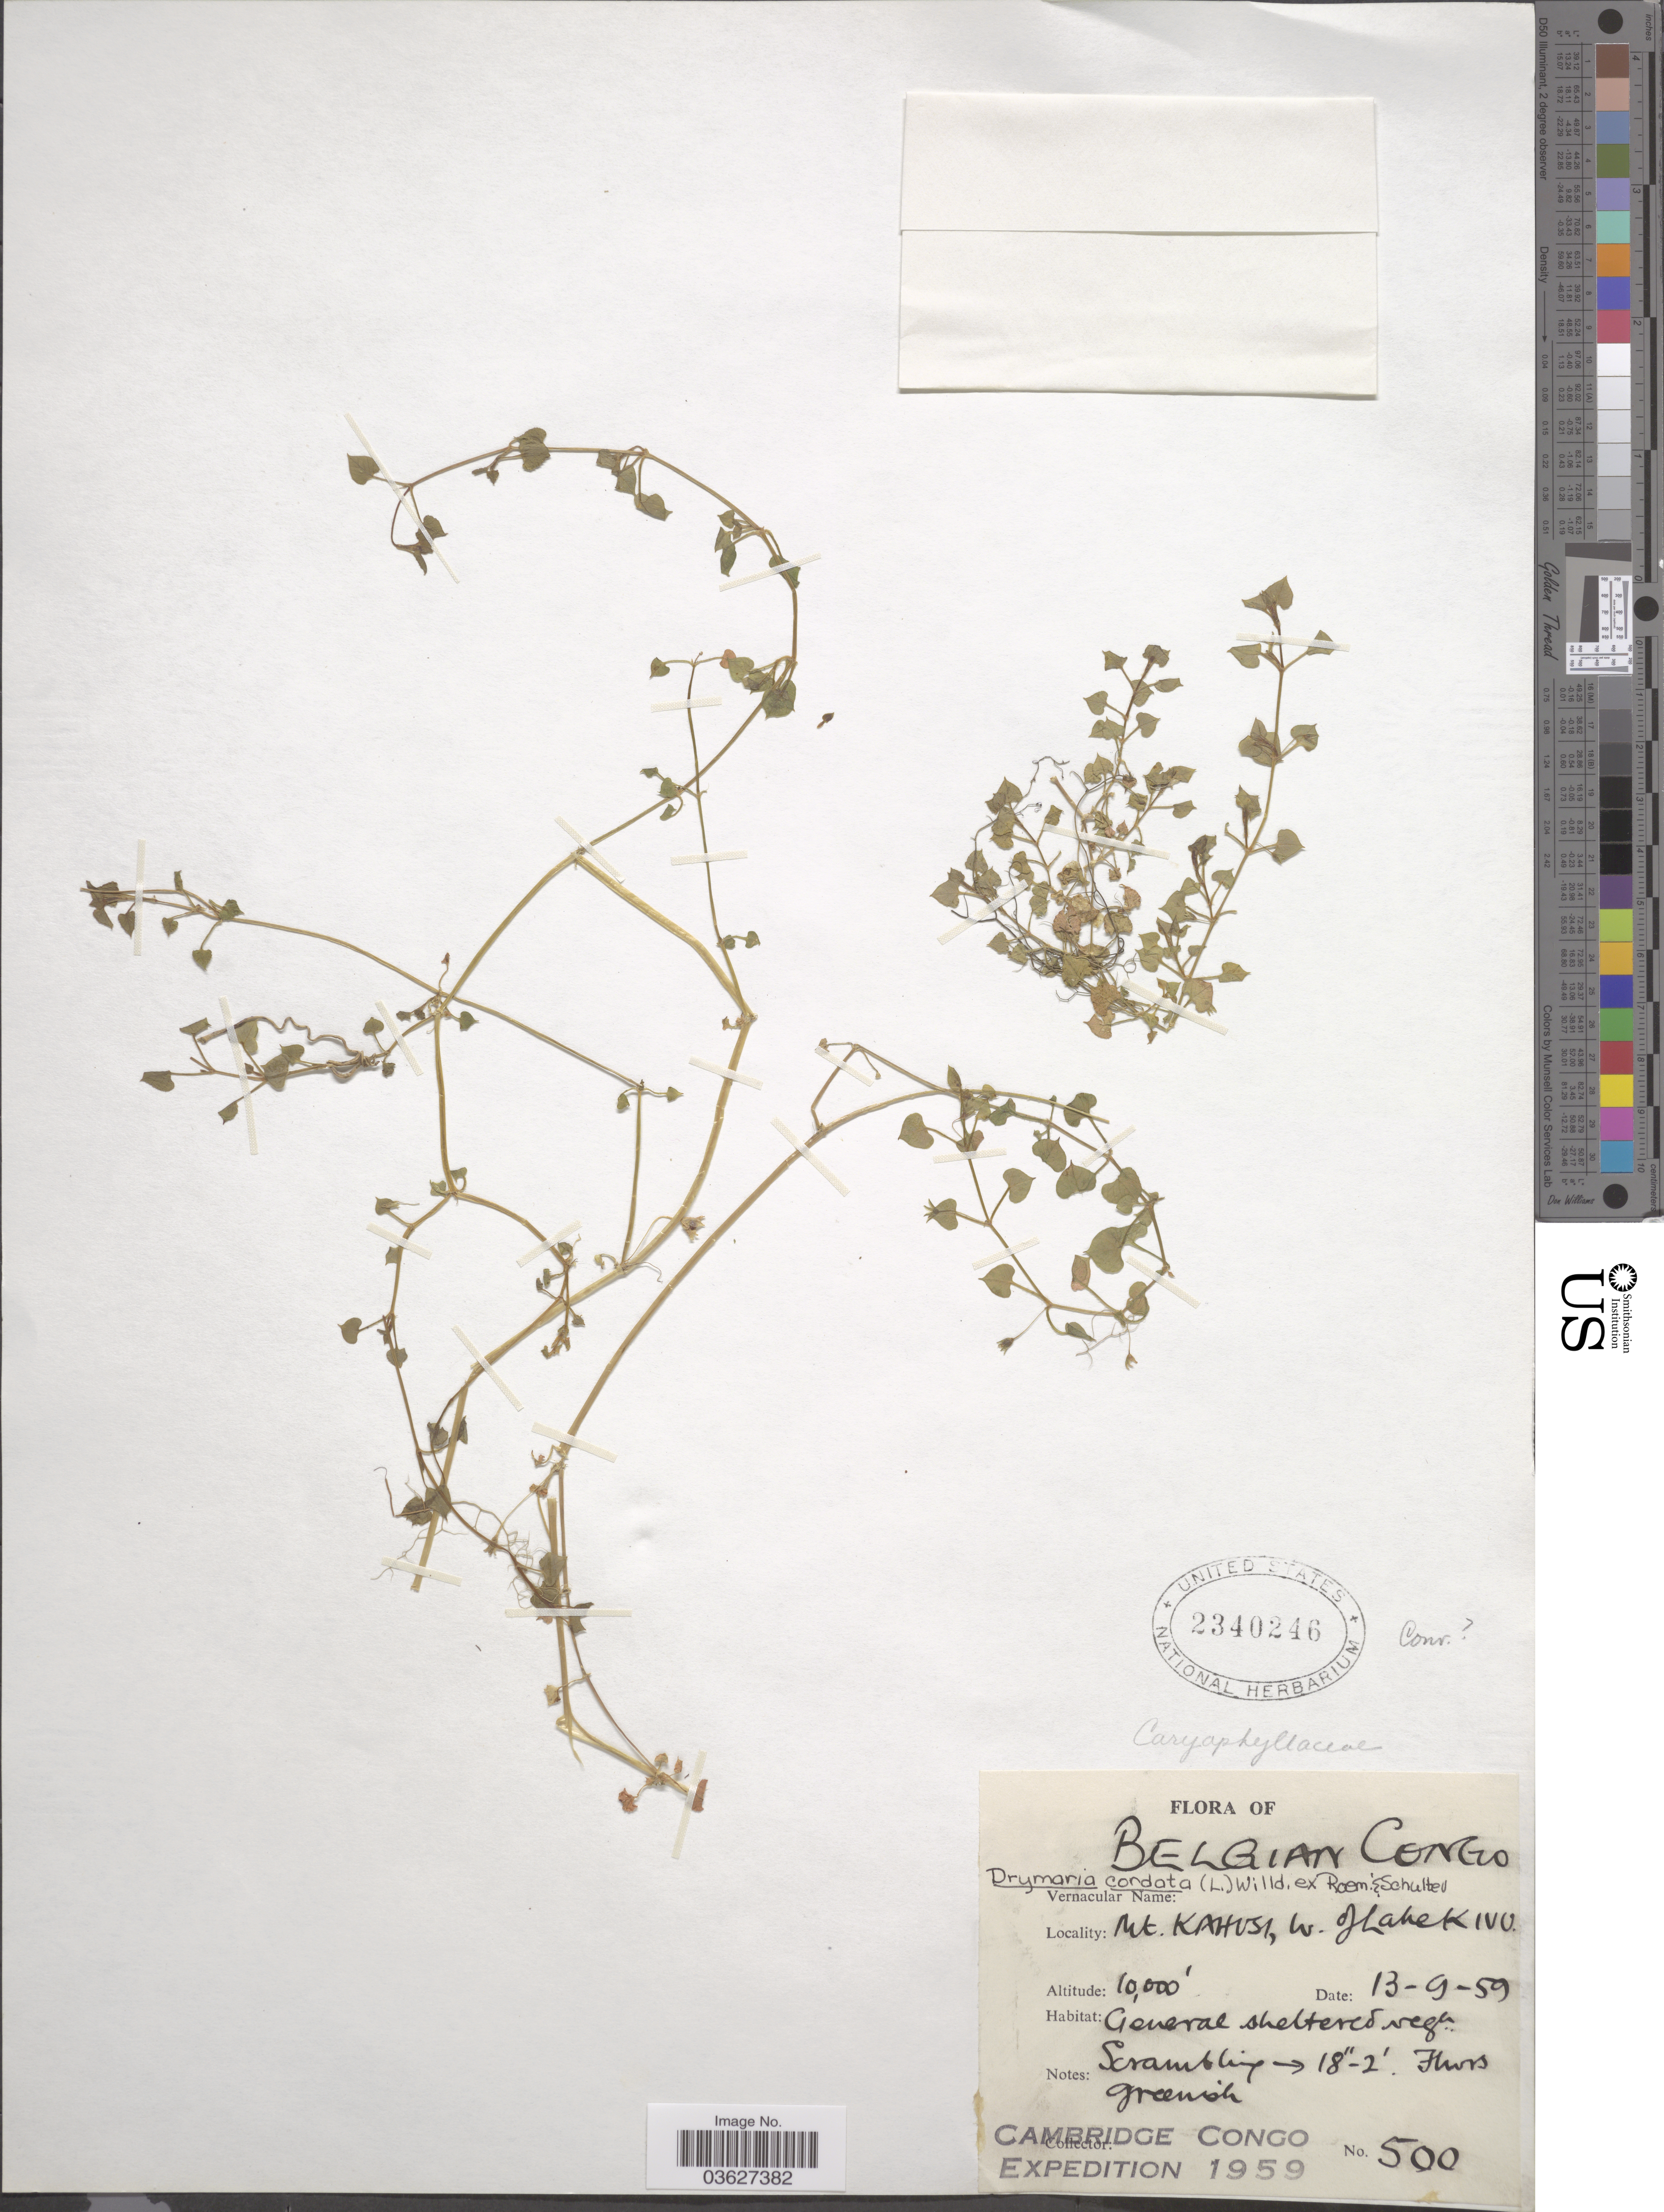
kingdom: Plantae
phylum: Tracheophyta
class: Magnoliopsida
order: Caryophyllales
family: Caryophyllaceae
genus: Drymaria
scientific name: Drymaria cordata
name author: (L.) Willd. ex Schult.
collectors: Cambridge Congo Expedition 1959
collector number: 500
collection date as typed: Transcribed d/m/y: 13/9/59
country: Congo, Democratic Republic of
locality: Mt. Kahusi, W. of Lake Kivu.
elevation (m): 3048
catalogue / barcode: US 2340246